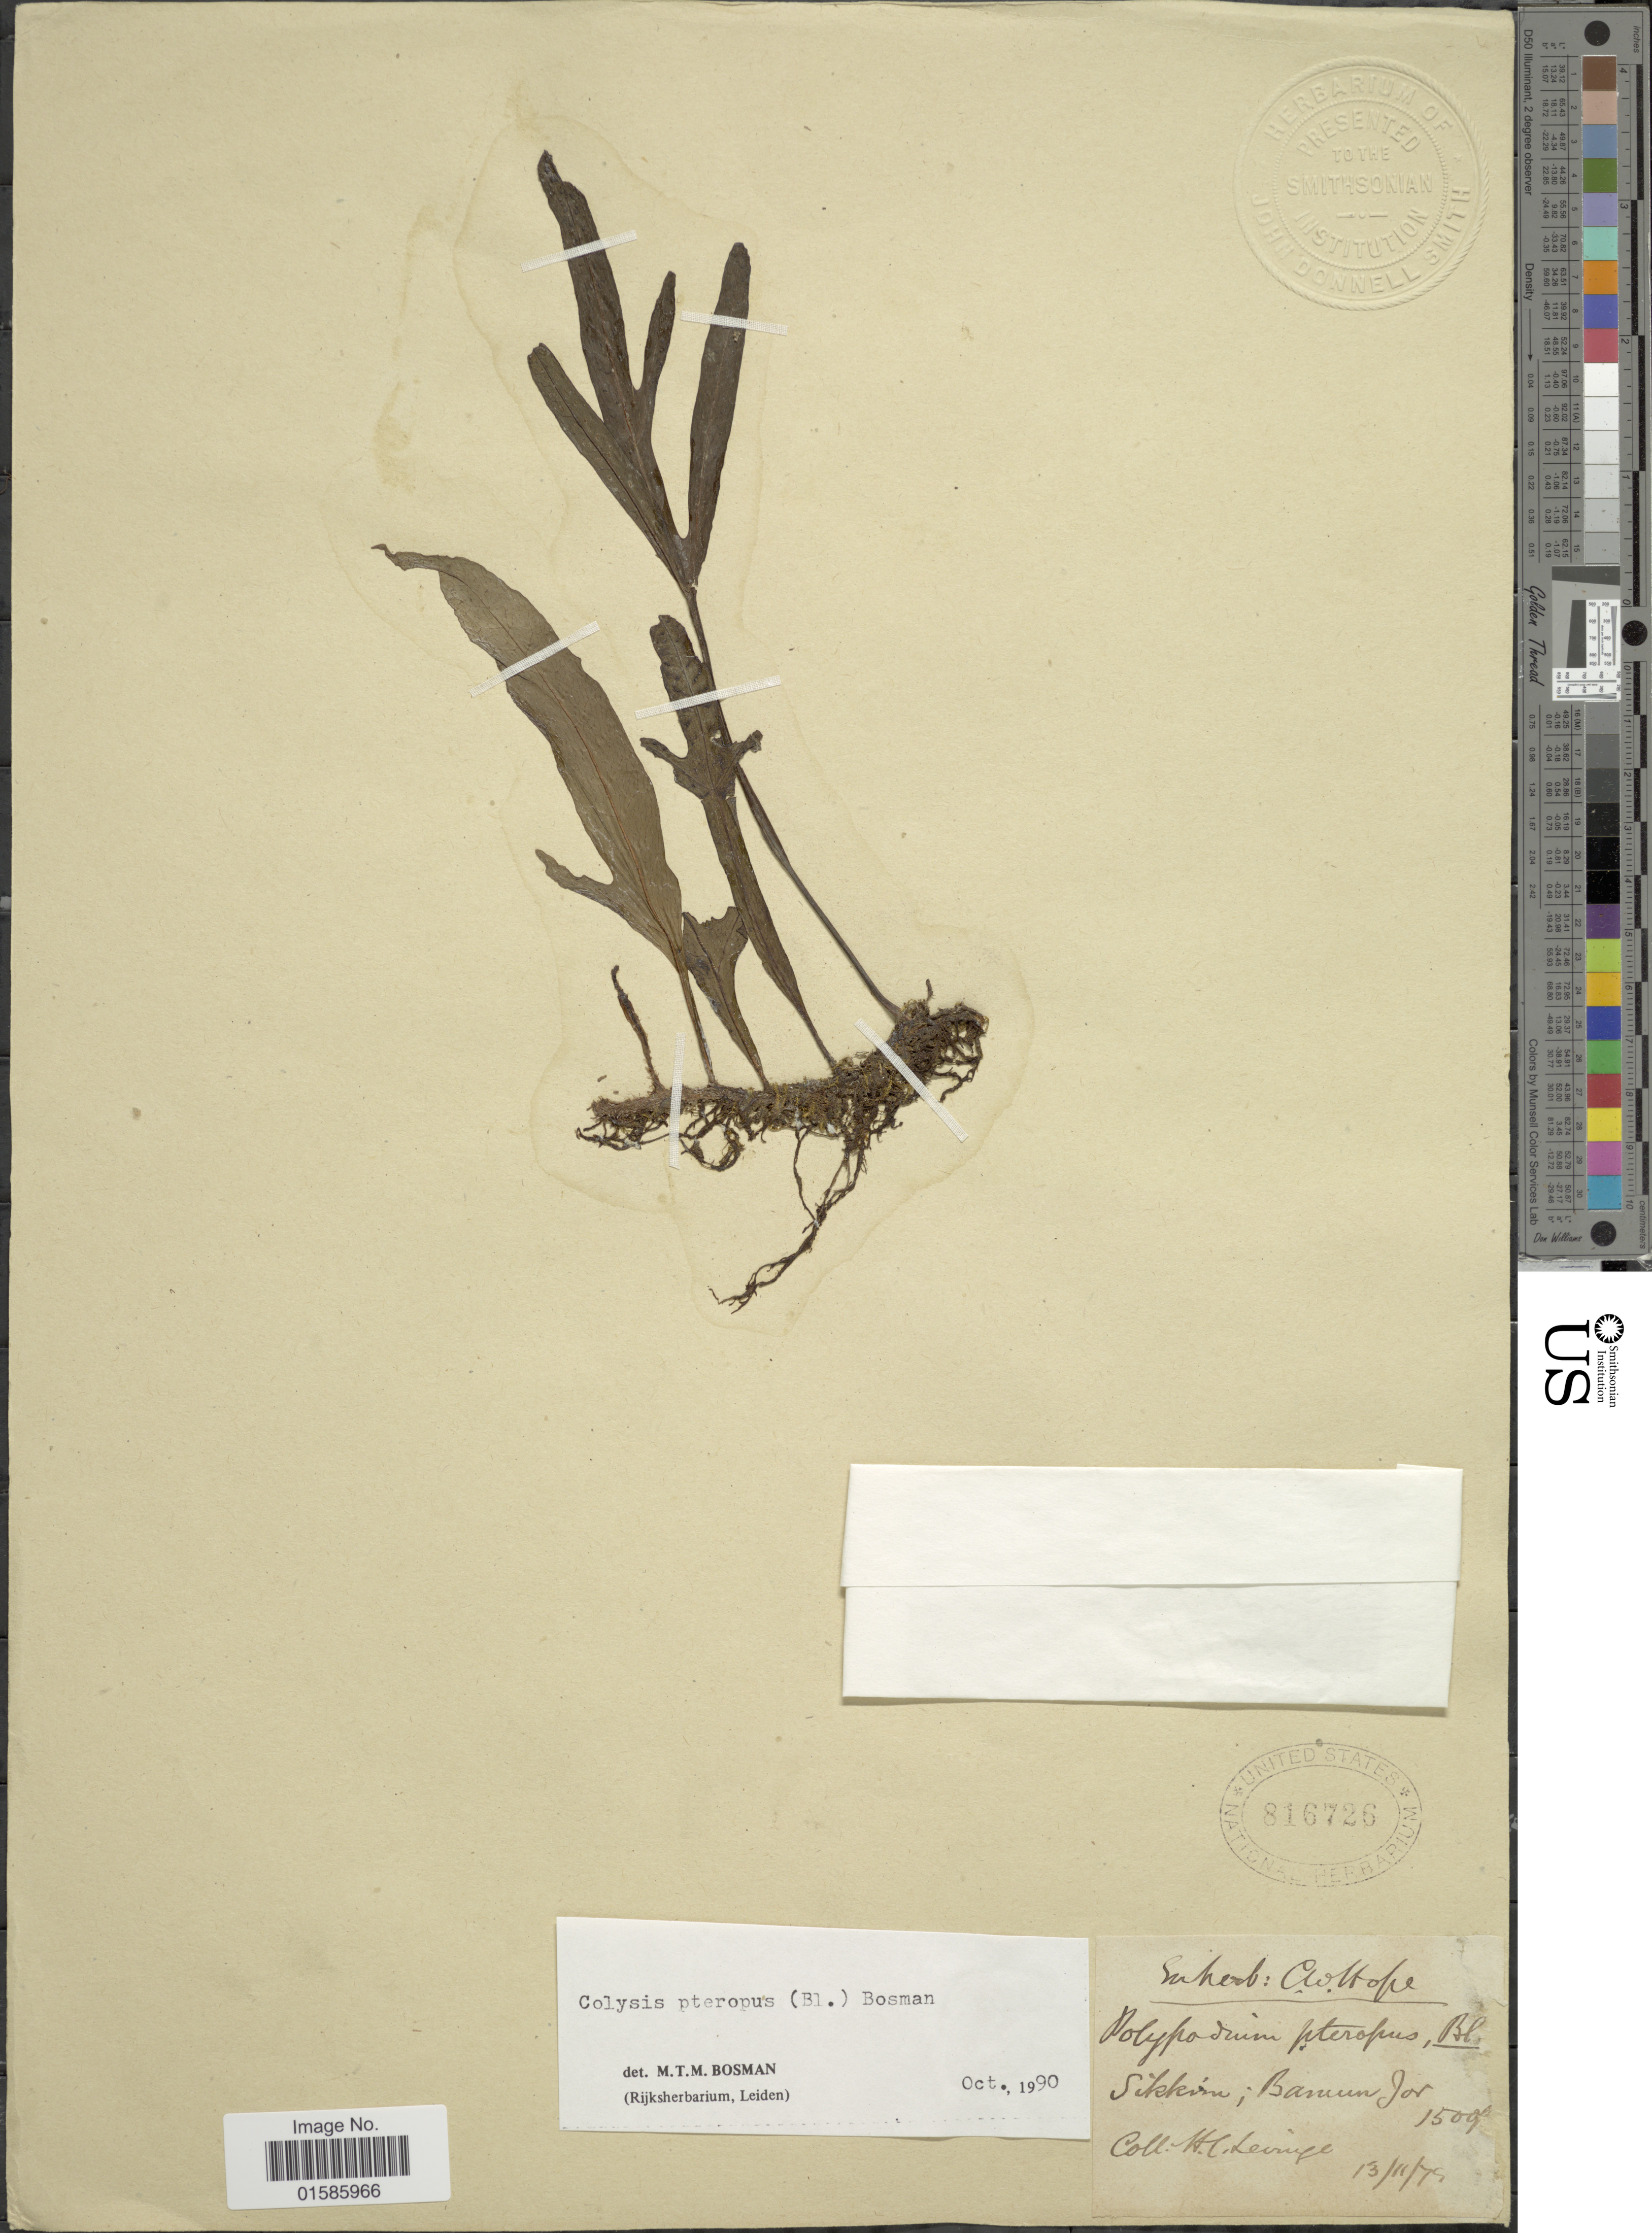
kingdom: Plantae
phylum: Tracheophyta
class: Polypodiopsida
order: Polypodiales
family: Polypodiaceae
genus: Microsorum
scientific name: Microsorum pteropus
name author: (Blume) Copel.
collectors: H. Levinge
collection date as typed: Transcribed d/m/y: 13/11/79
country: India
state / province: Sikkim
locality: Bamun Jor [interpreted]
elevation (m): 457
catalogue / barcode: US 816726